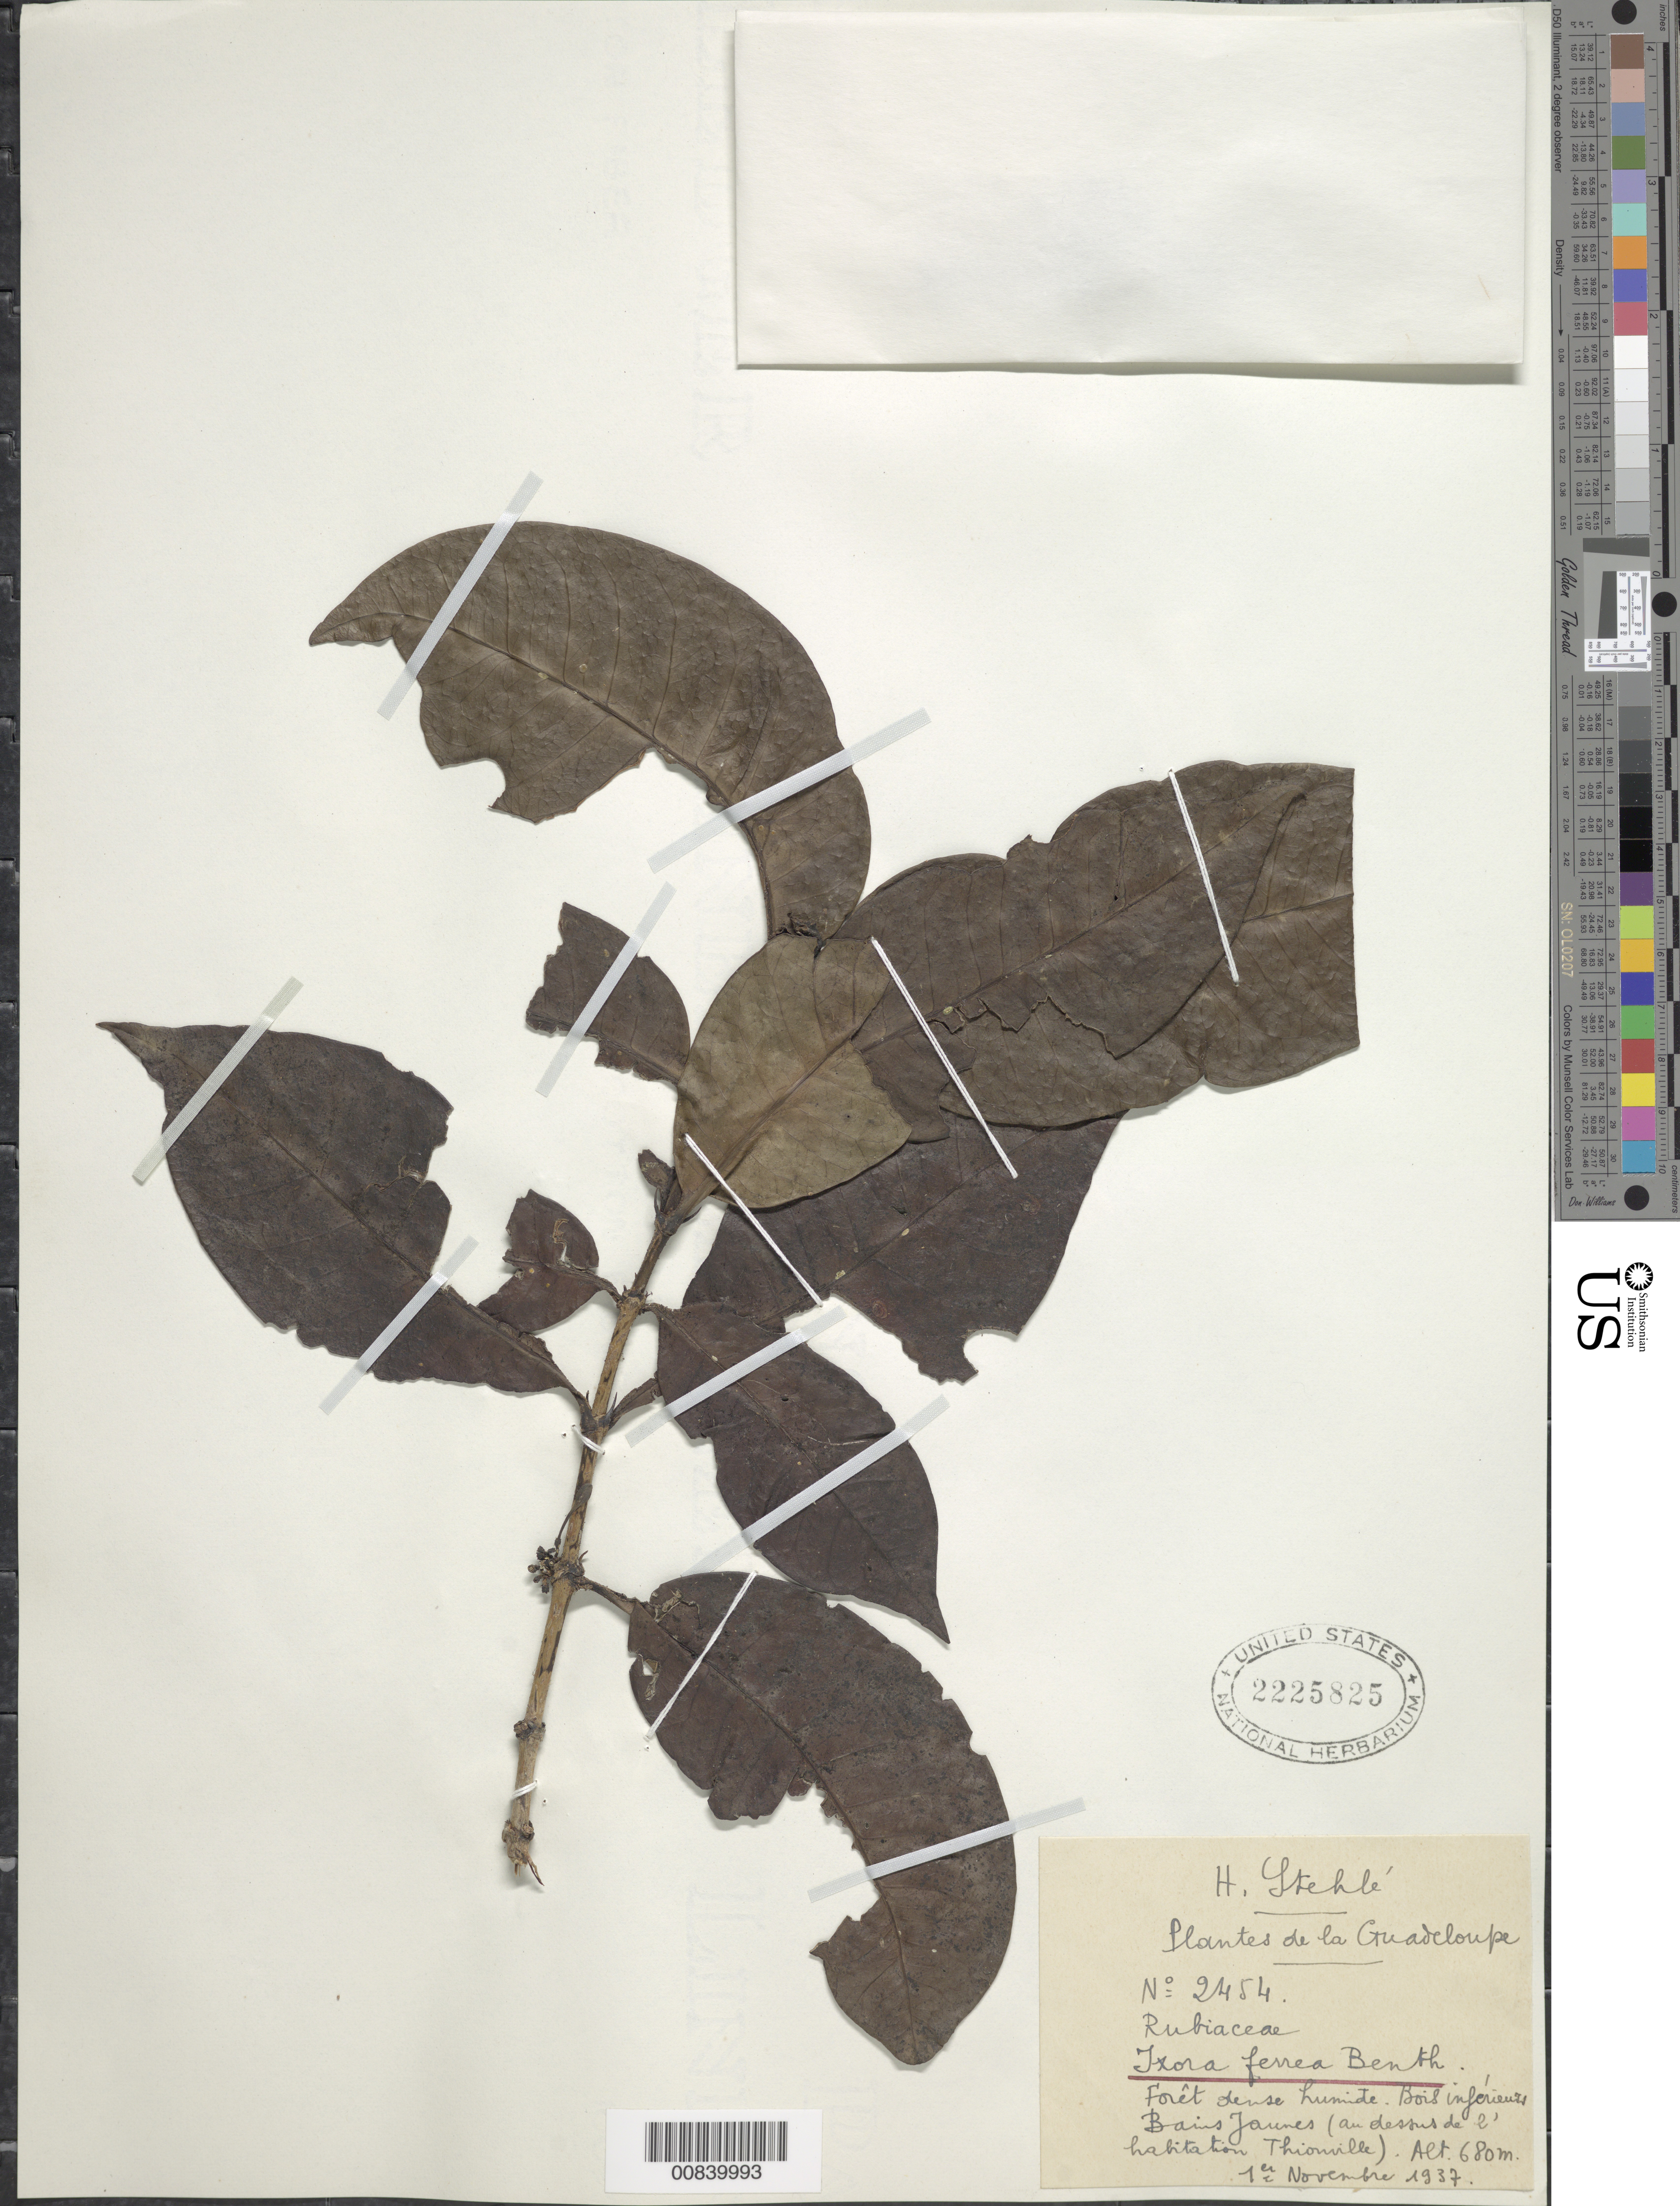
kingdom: Plantae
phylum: Tracheophyta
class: Magnoliopsida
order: Gentianales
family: Rubiaceae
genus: Ixora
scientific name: Ixora ferrea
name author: (Jacq.) Benth.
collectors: H. Stehlé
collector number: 2454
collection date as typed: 01 Nov 1937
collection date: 1937-11-01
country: Guadeloupe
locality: Bains Jaunes (audessus de l'habitation Thionville)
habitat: Forêt dense humide. Bois inférieurs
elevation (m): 680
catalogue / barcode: US 2225825